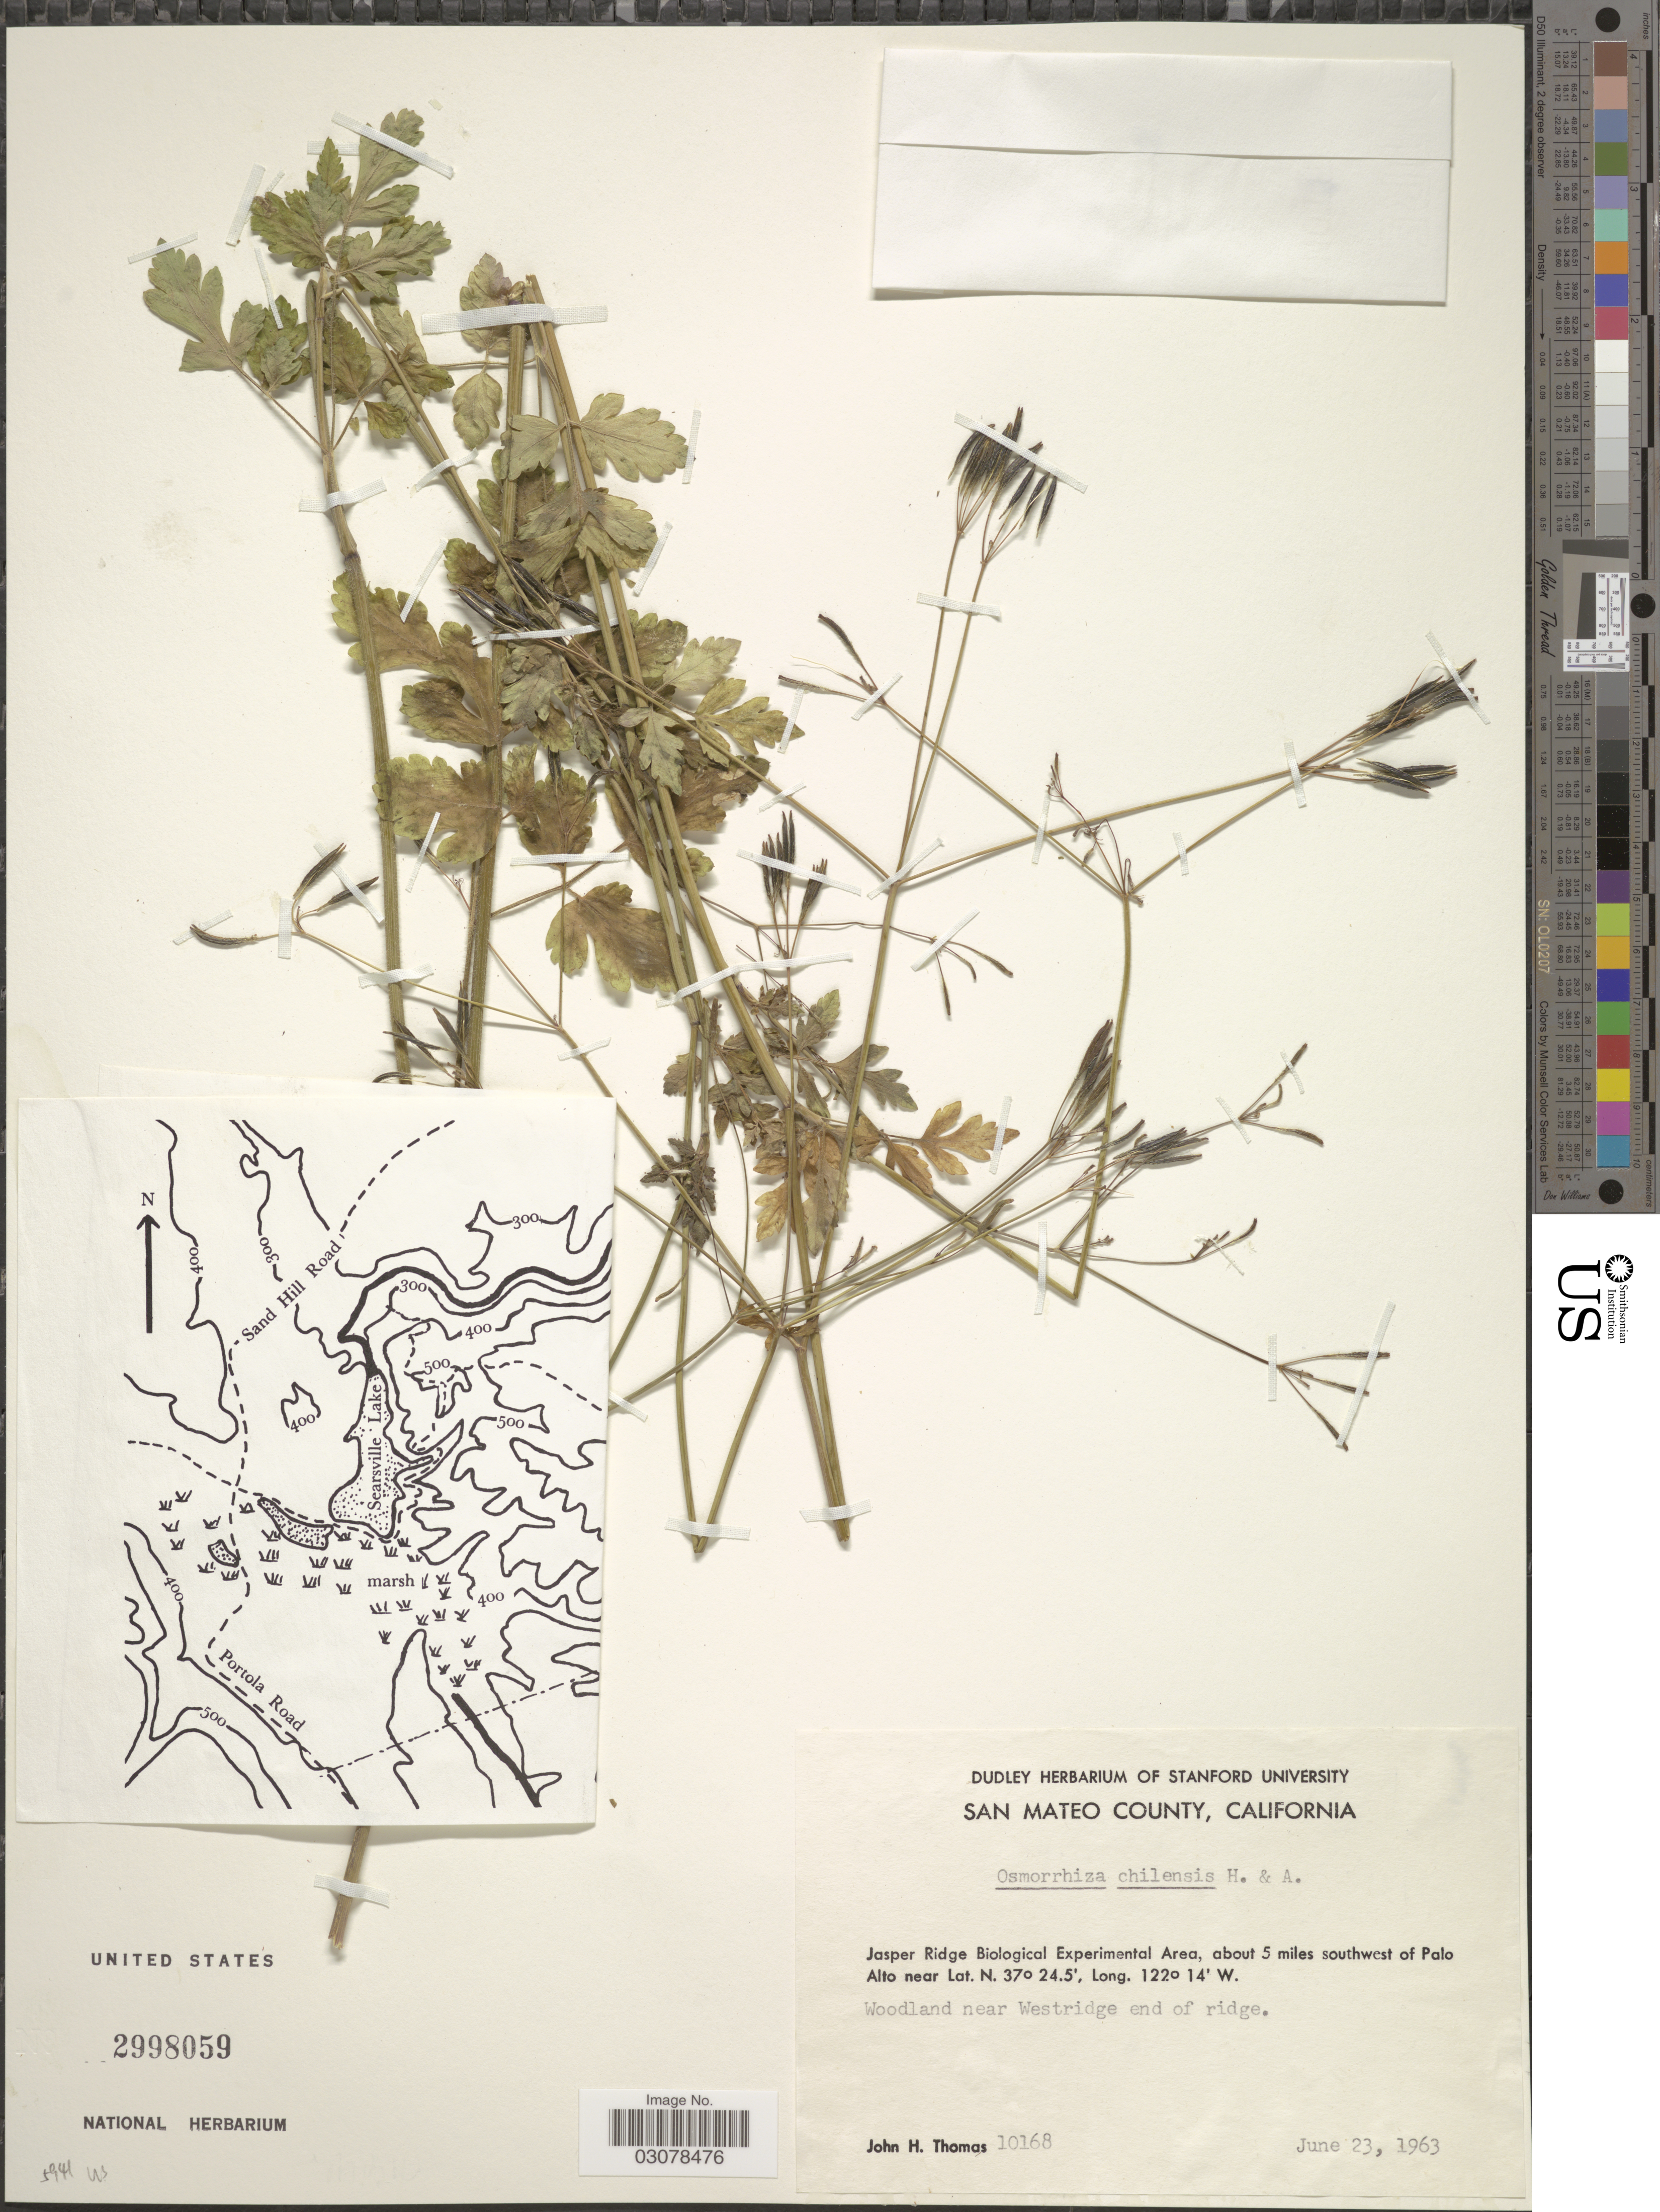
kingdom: Plantae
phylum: Tracheophyta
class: Magnoliopsida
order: Apiales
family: Apiaceae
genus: Osmorhiza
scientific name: Osmorhiza chilensis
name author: Hook. & Arn.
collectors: J. H. Thomas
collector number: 10168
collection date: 1963-06-23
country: United States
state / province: California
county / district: San Mateo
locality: San Mateo County. Jasper Ridge Biological Experimental Area, about 5 miles southwest of Palo Alto. Woodland near Westridge end of ridge.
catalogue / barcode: US 2998059